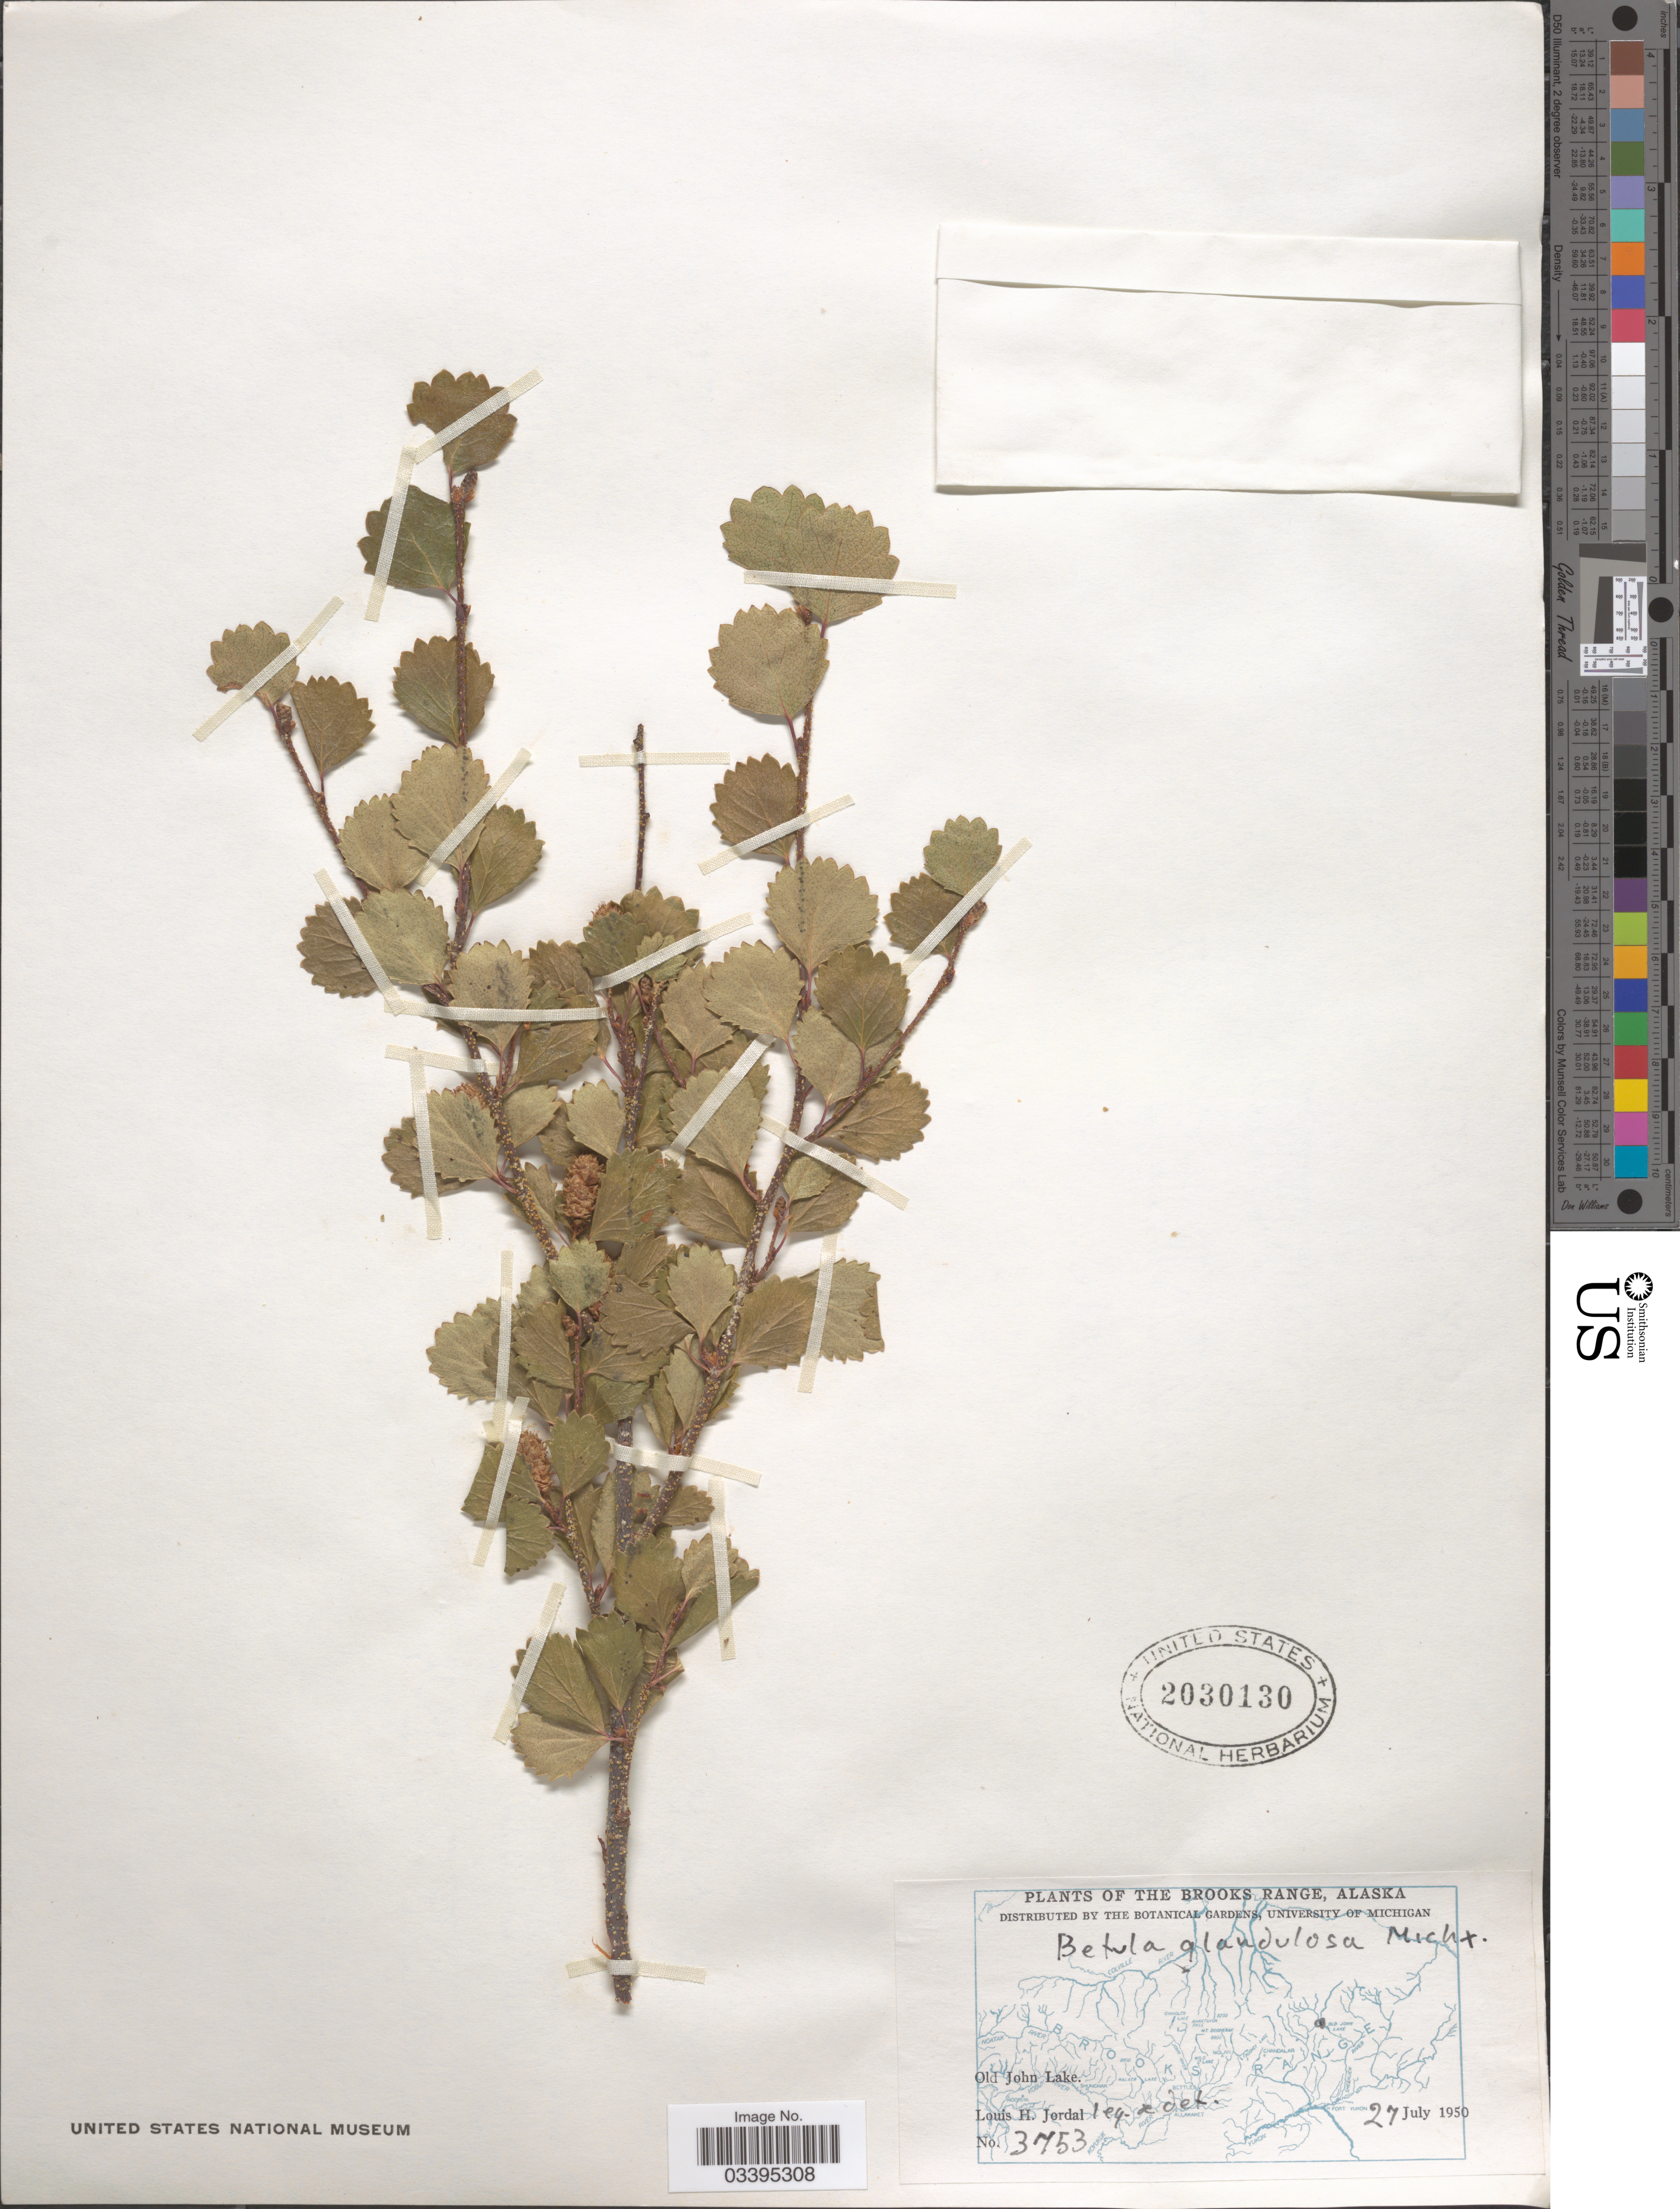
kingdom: Plantae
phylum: Tracheophyta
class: Magnoliopsida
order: Fagales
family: Betulaceae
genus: Betula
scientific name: Betula glandulosa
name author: Michx.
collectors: L. Jordal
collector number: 3753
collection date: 1950-07-27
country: United States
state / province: Alaska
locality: The Brooks Range. Old John Lake.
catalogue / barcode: US 2030130